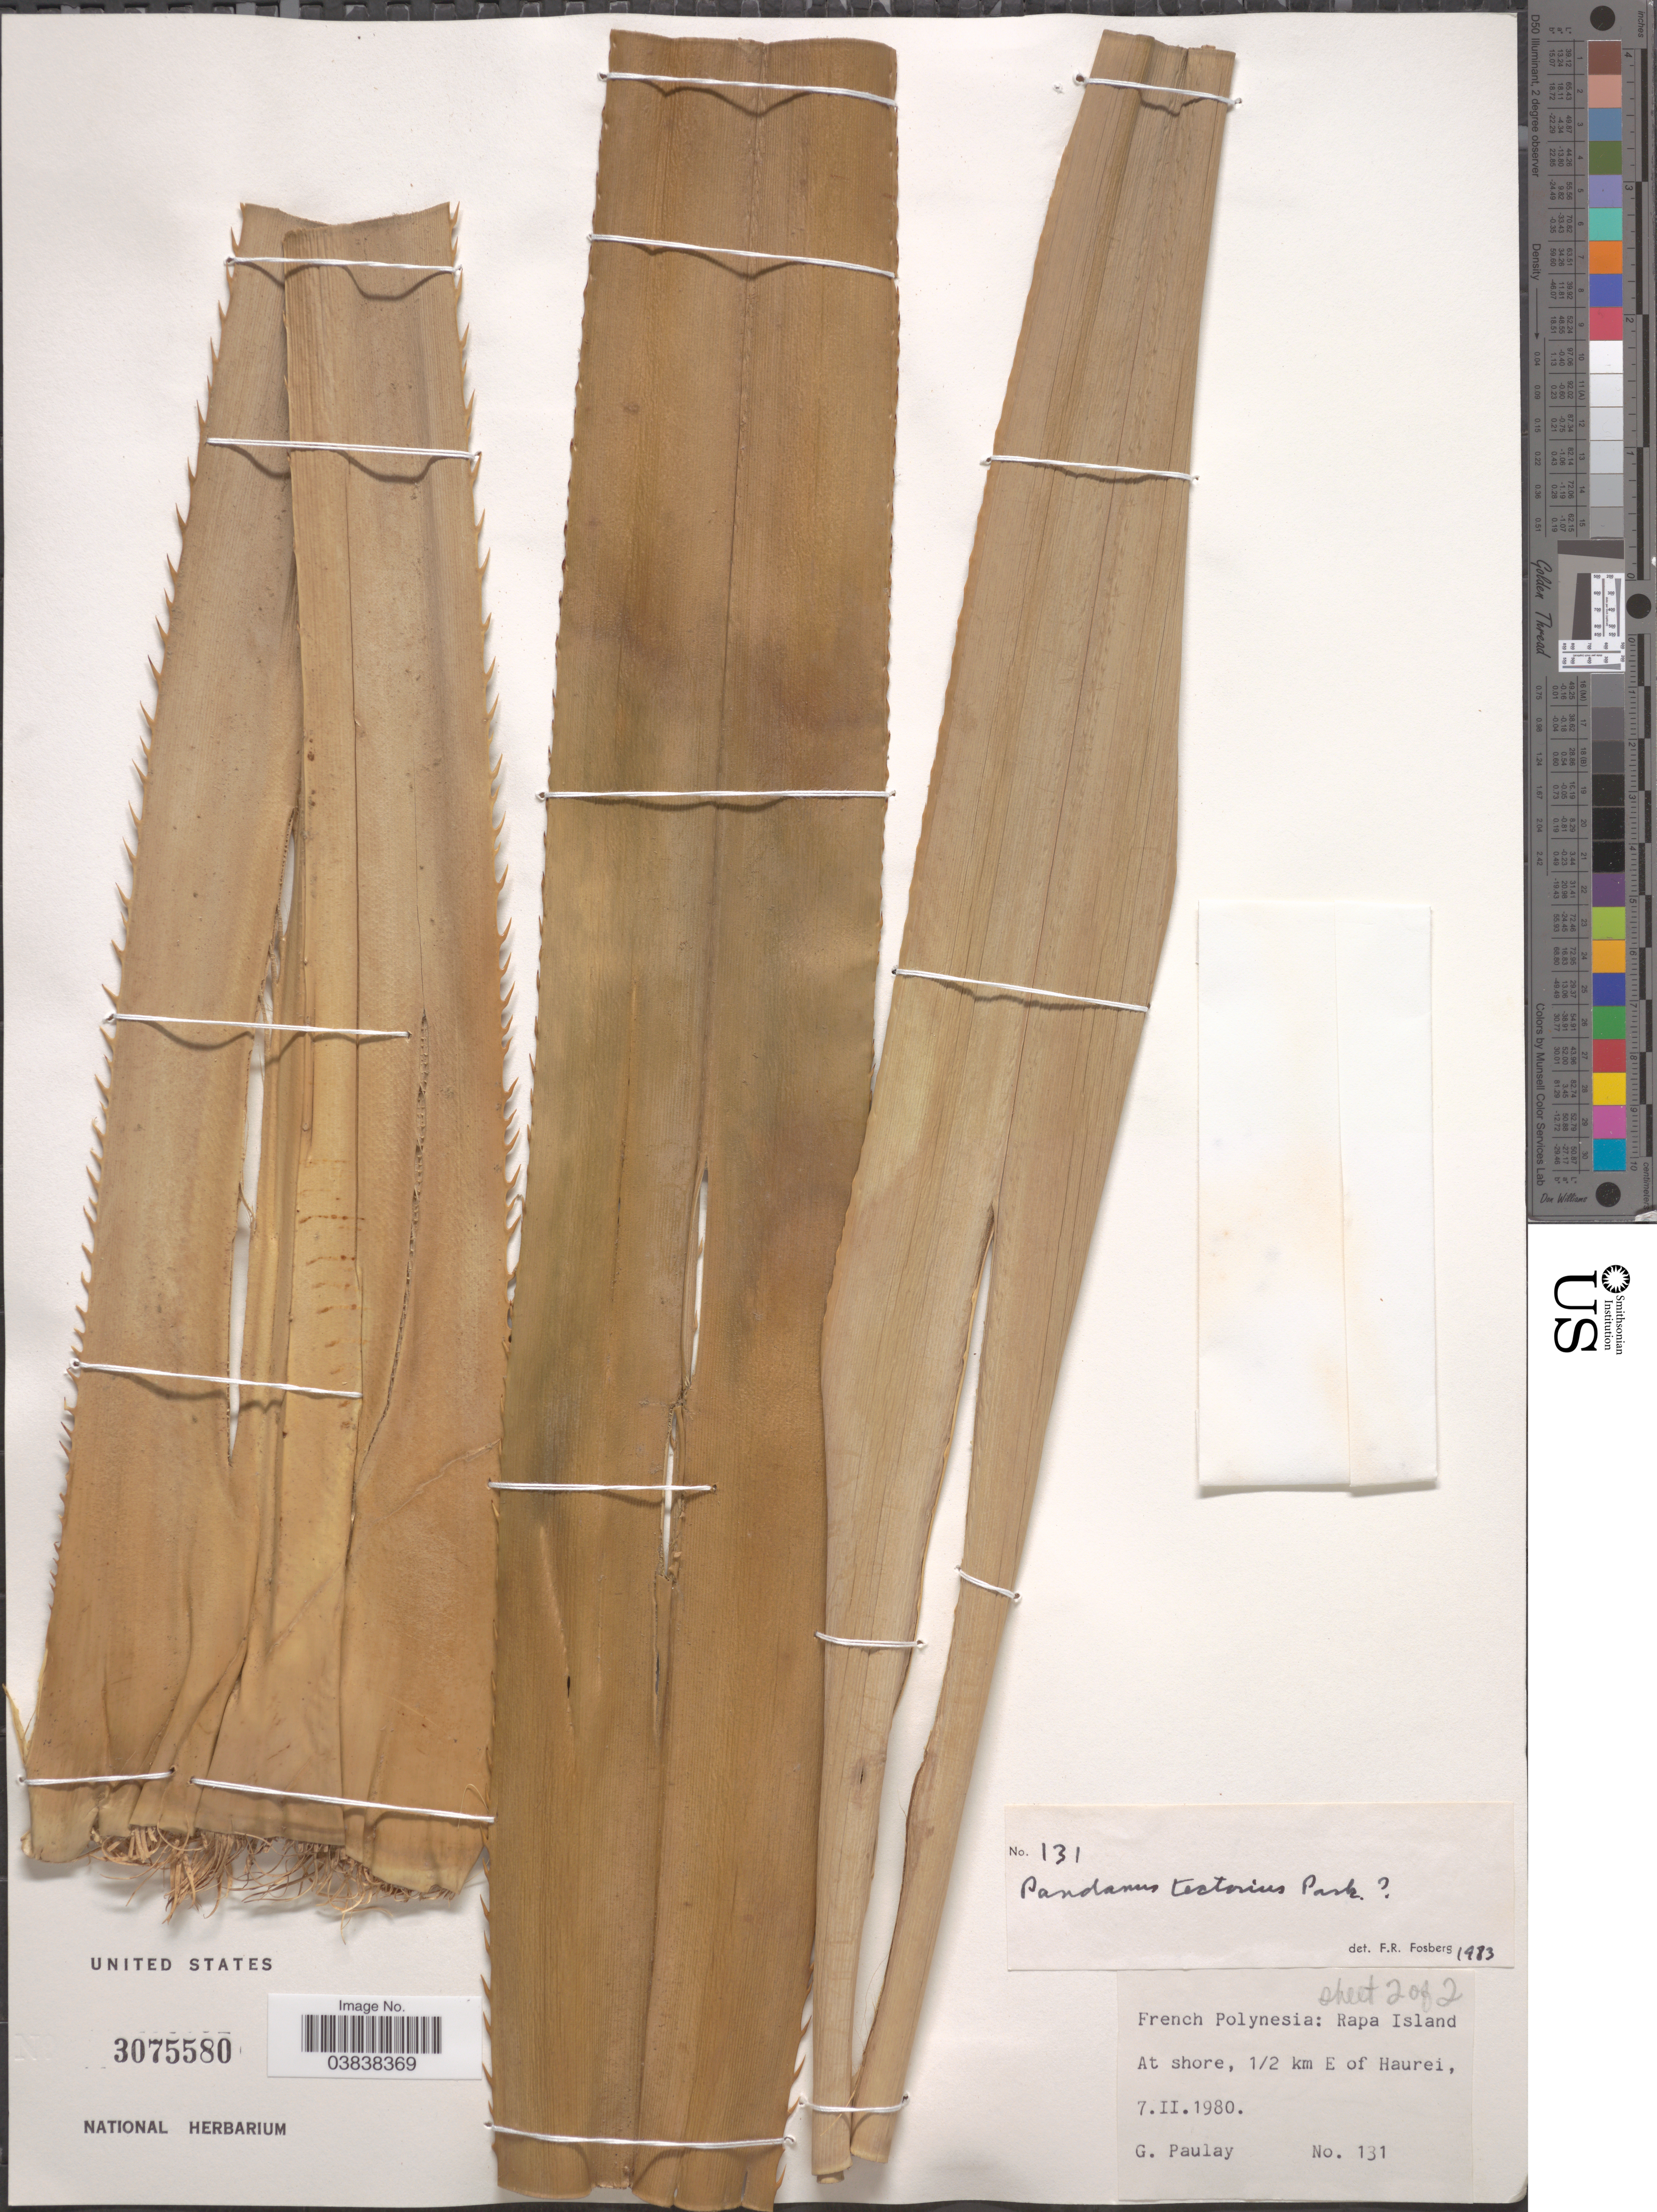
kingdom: Plantae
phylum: Tracheophyta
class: Liliopsida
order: Pandanales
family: Pandanaceae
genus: Pandanus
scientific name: Pandanus tectorius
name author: Parkinson ex DuRoi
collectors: G. Paulay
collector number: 131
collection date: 1980-02-07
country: French Polynesia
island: Rapa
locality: Rapa Island. At shore, ½ km E of Haurei.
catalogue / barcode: US 3075580